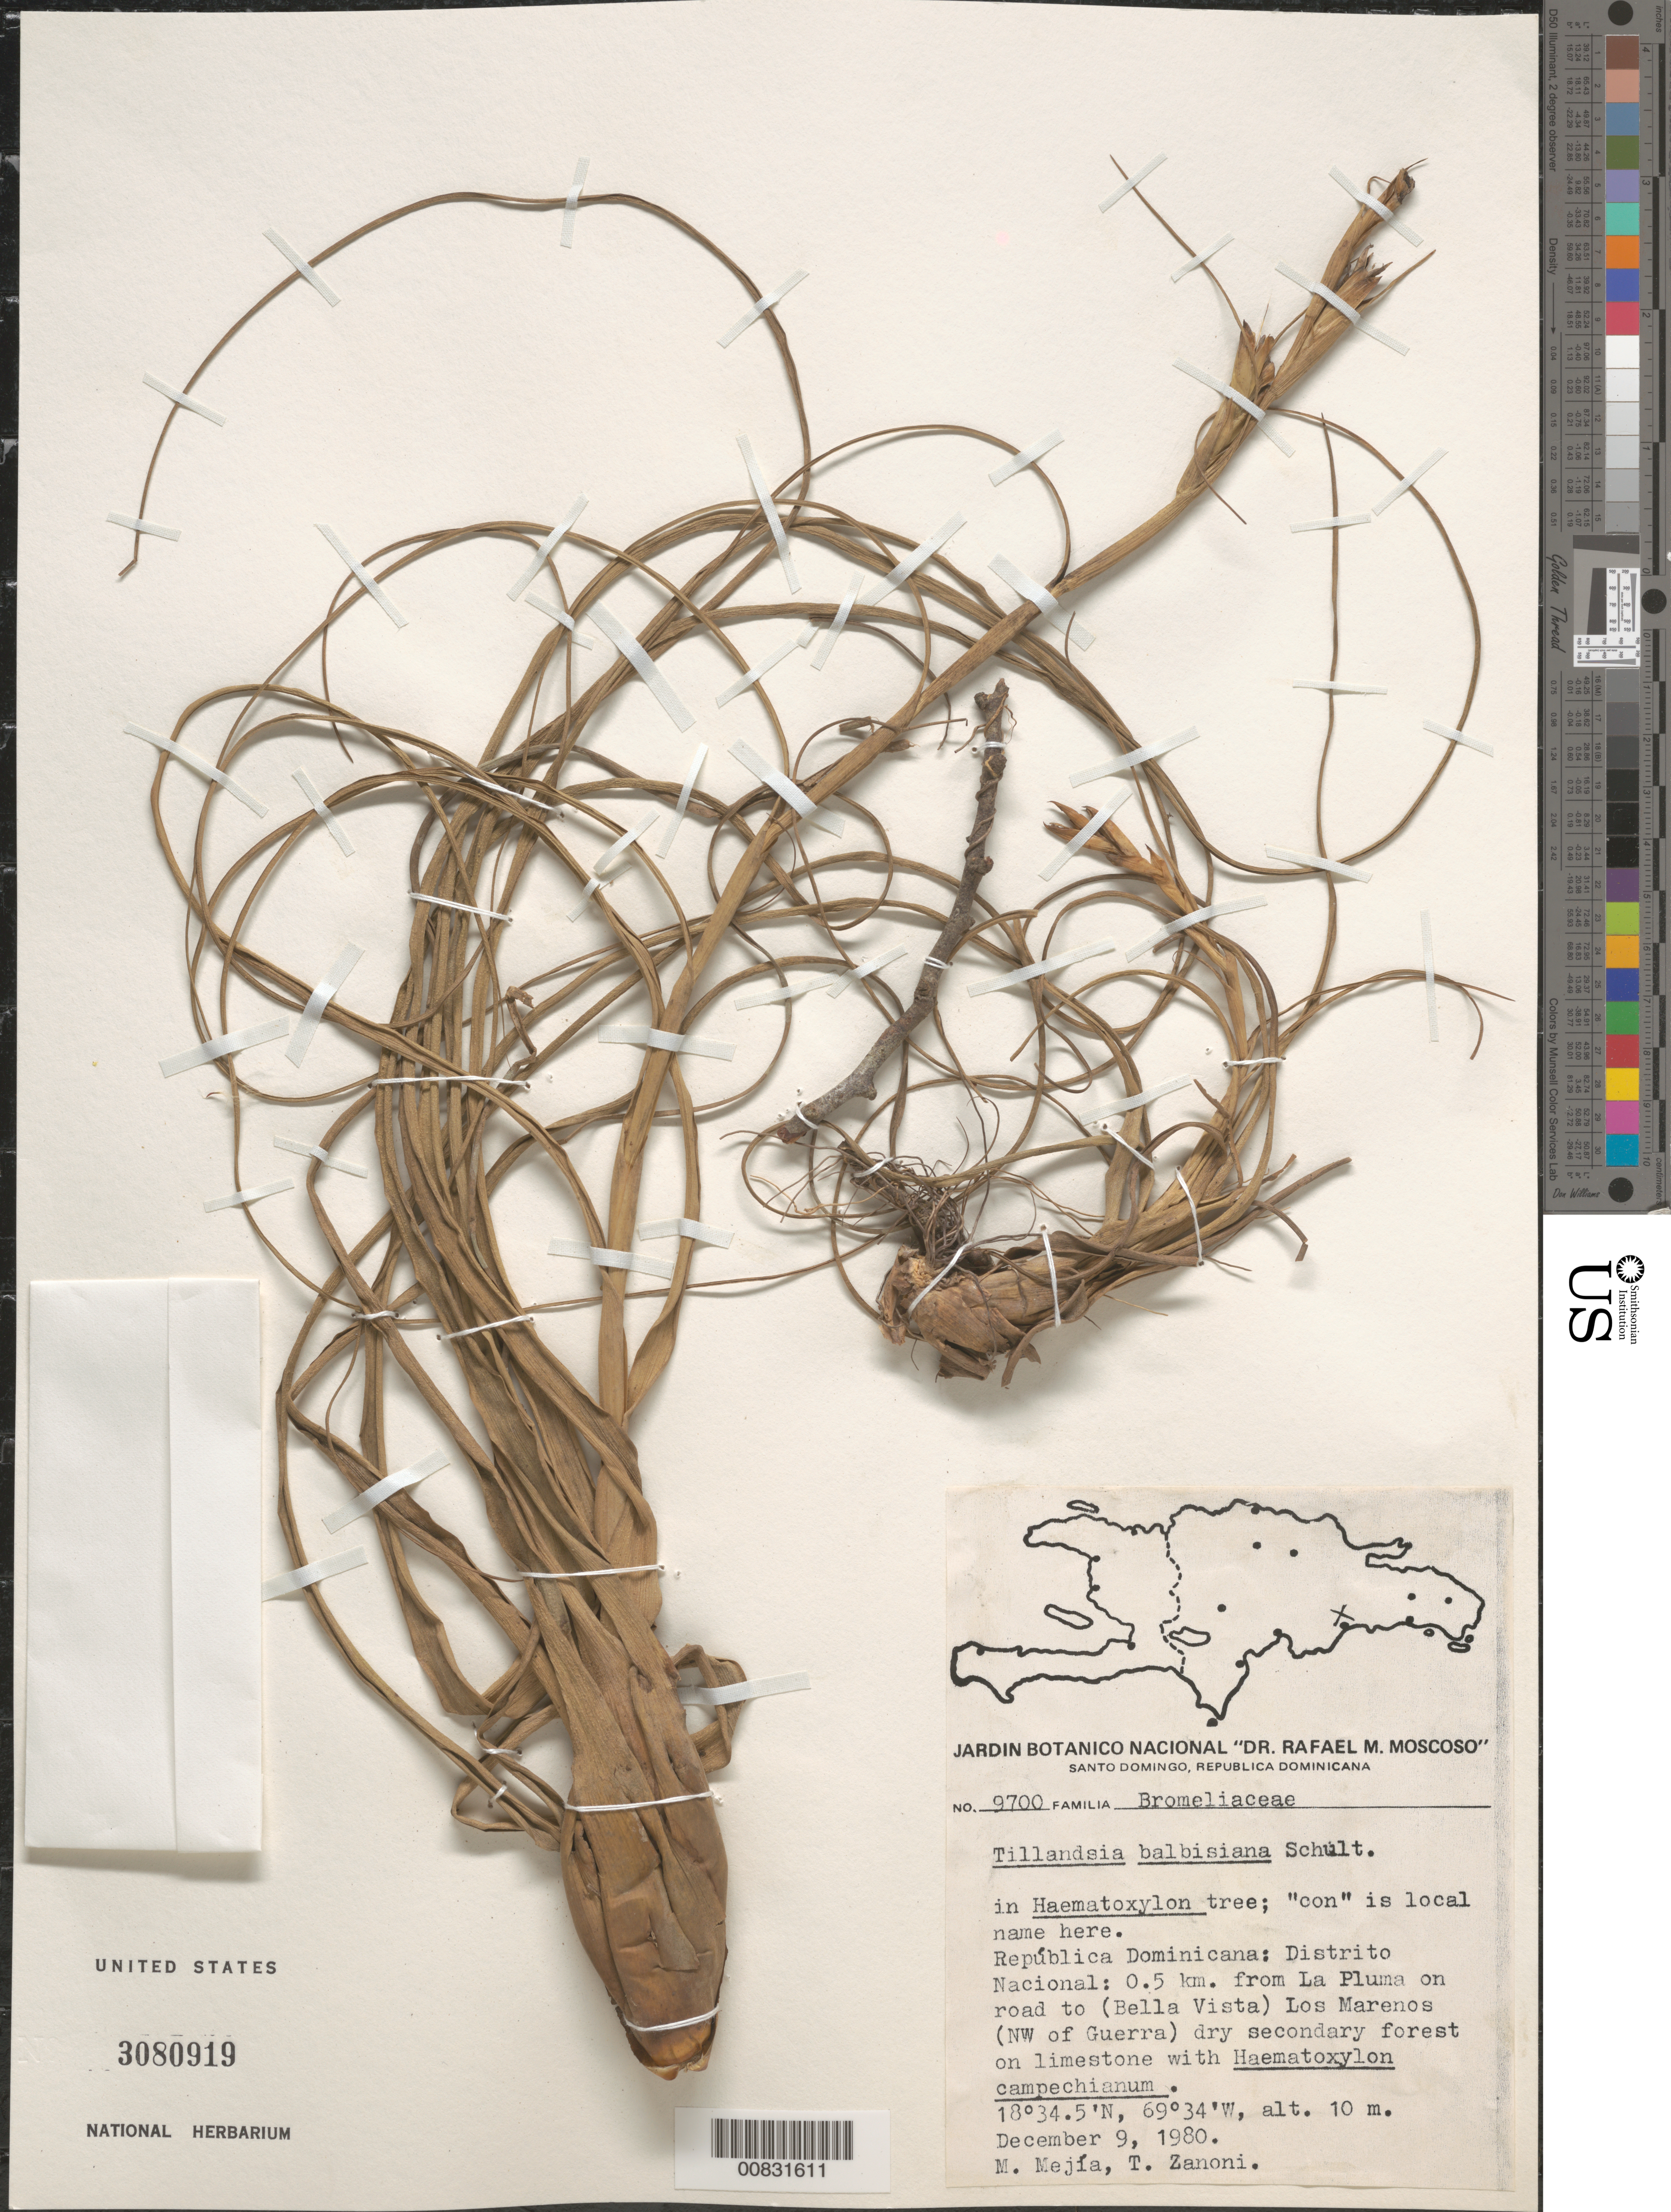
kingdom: Plantae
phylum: Tracheophyta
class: Liliopsida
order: Poales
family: Bromeliaceae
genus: Tillandsia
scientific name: Tillandsia balbisiana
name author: Schult. f.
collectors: M. Mejia & T. A. Zanoni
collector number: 9700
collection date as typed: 09 Dec 1980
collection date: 1980-12-09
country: Dominican Republic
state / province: Distrito Nacional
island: Hispaniola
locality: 0.5 km. from La Pluma on road to (Bella Vista) Los Marenos (NW of Guerra).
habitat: In Haematoxylon tree. Dry secondary forest on limestone with Haematoxylon campechianum.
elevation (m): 10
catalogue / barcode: US 3080919